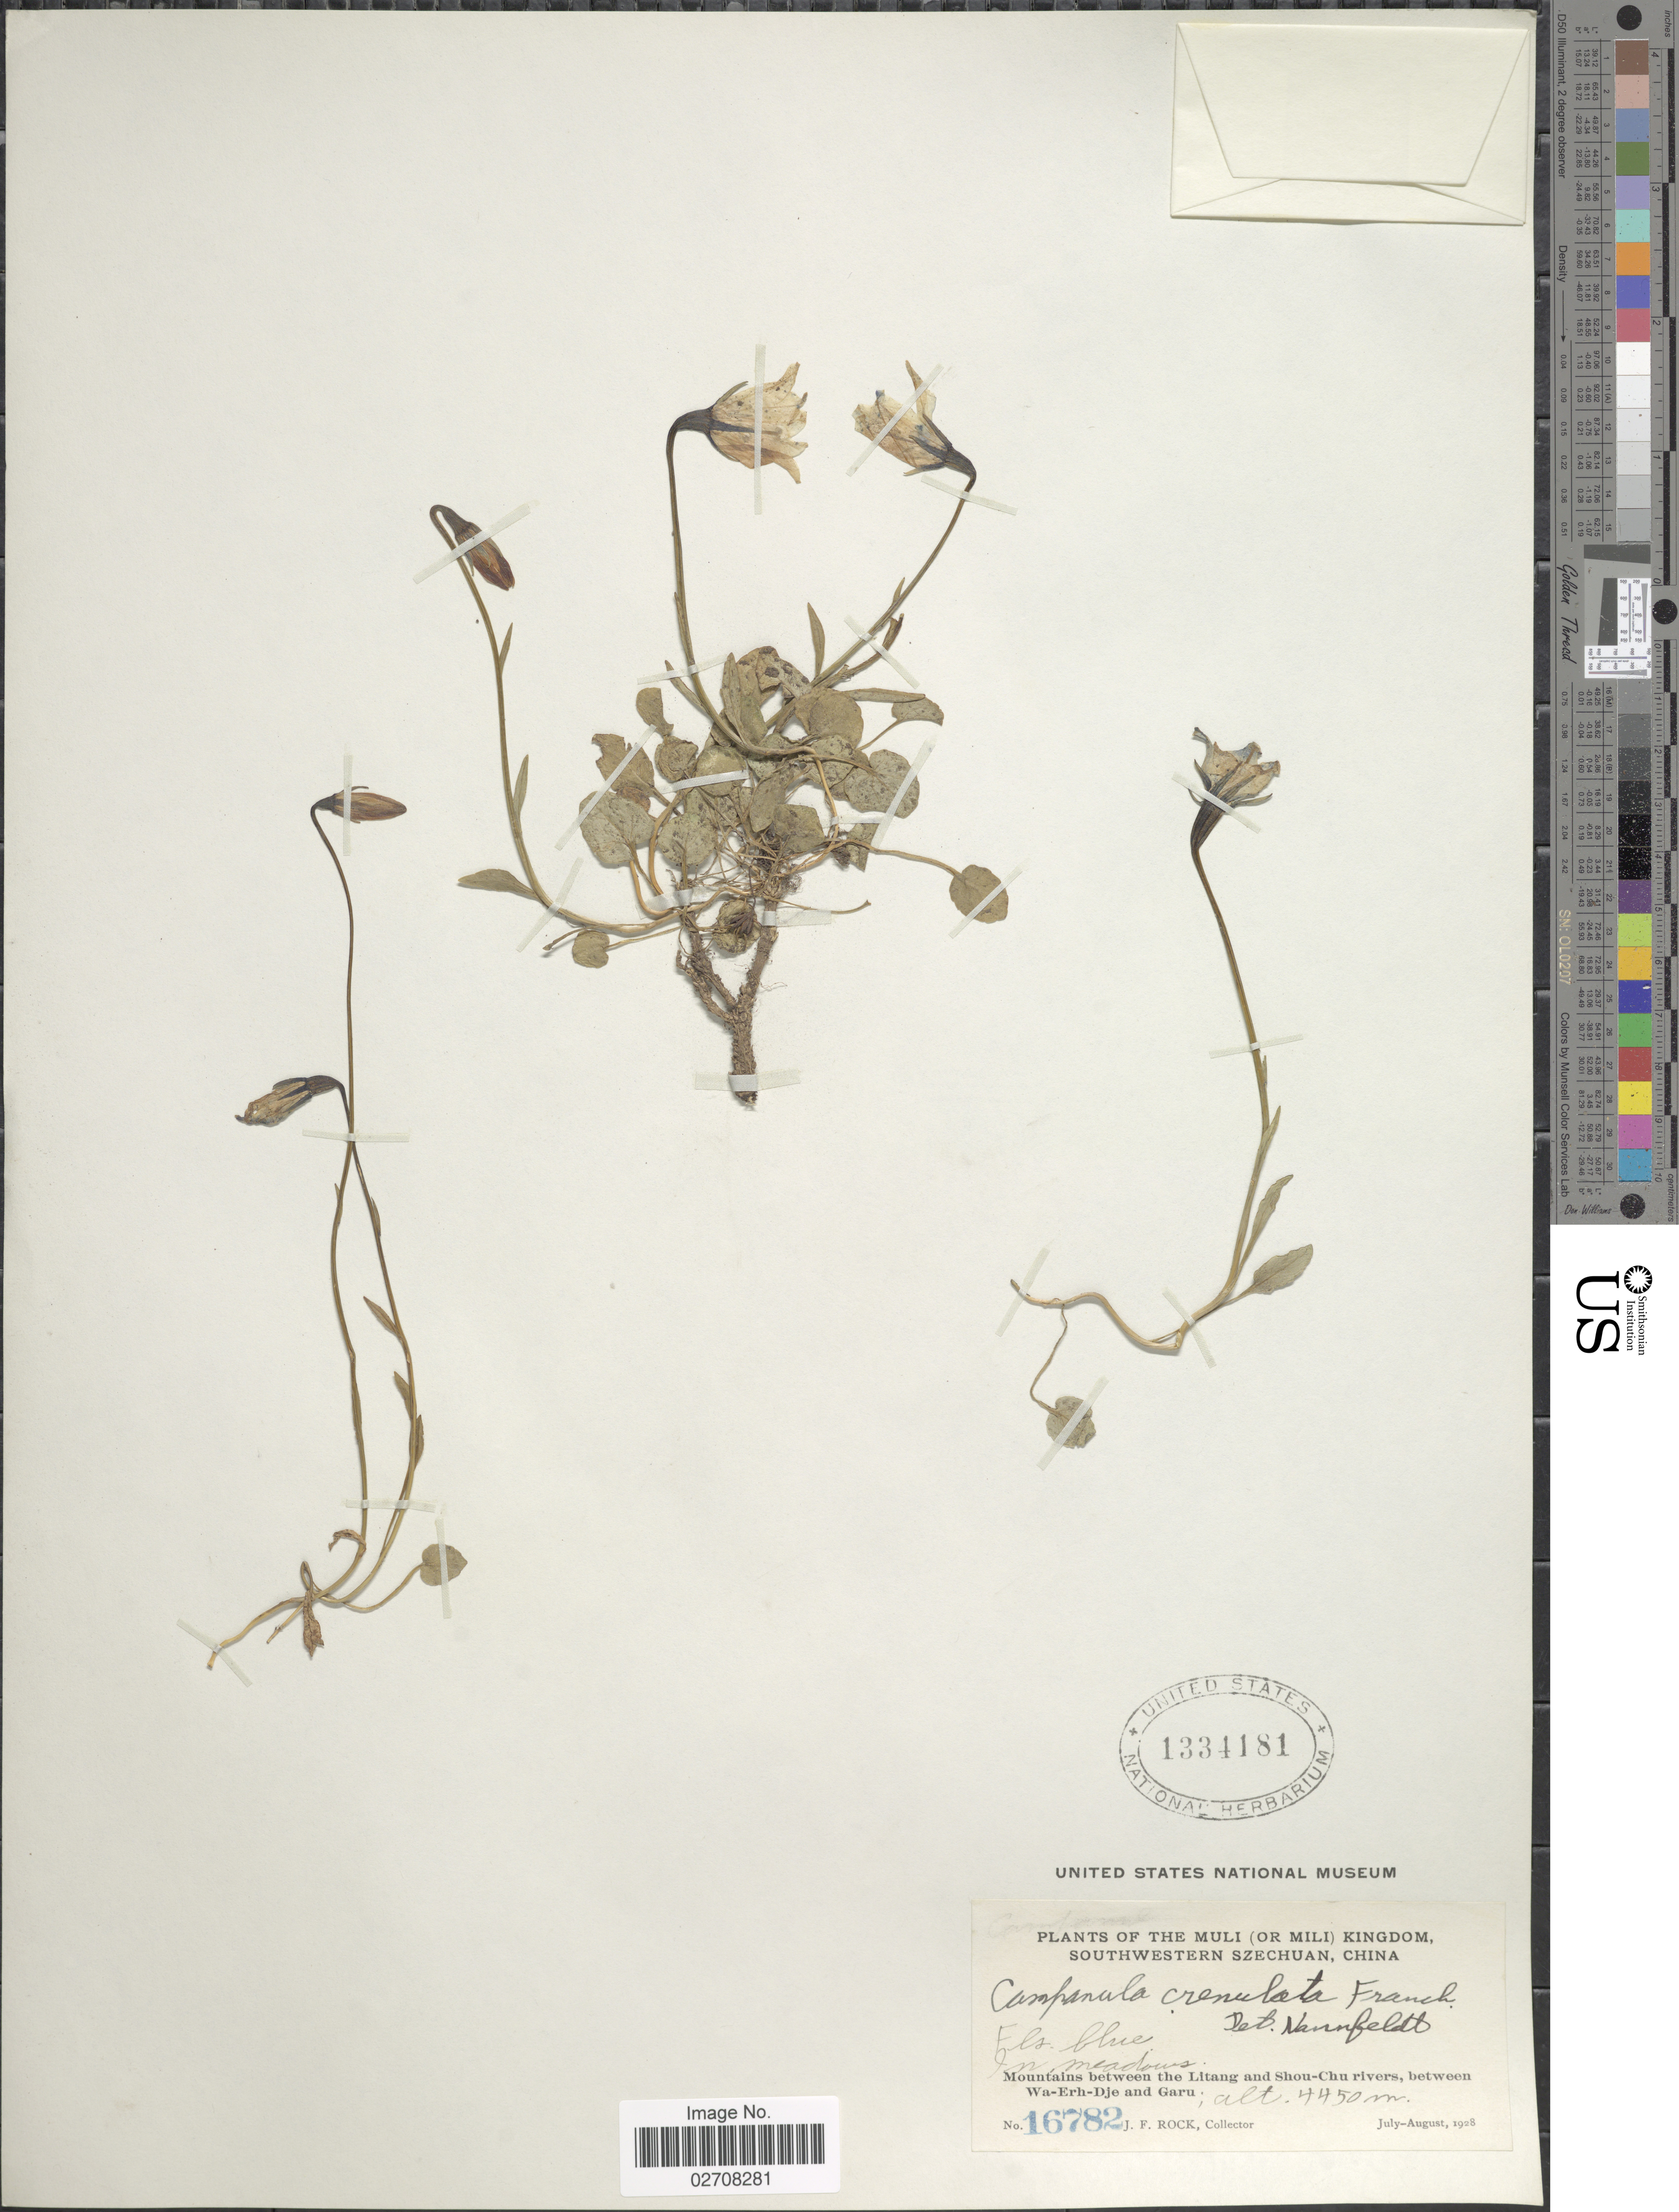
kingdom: Plantae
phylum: Tracheophyta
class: Magnoliopsida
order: Asterales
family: Campanulaceae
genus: Campanula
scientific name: Campanula crenulata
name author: Franch.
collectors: J. F. Rock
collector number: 16782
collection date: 1928-07/1928-08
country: China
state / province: Sichuan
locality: Muli (or Mili) Kingdom, Southwestern Szechuan. Mountains between the Litang and Shou-Chu rivres, between Wa-Erh-Dje and Garu.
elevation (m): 4450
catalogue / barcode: US 1334181